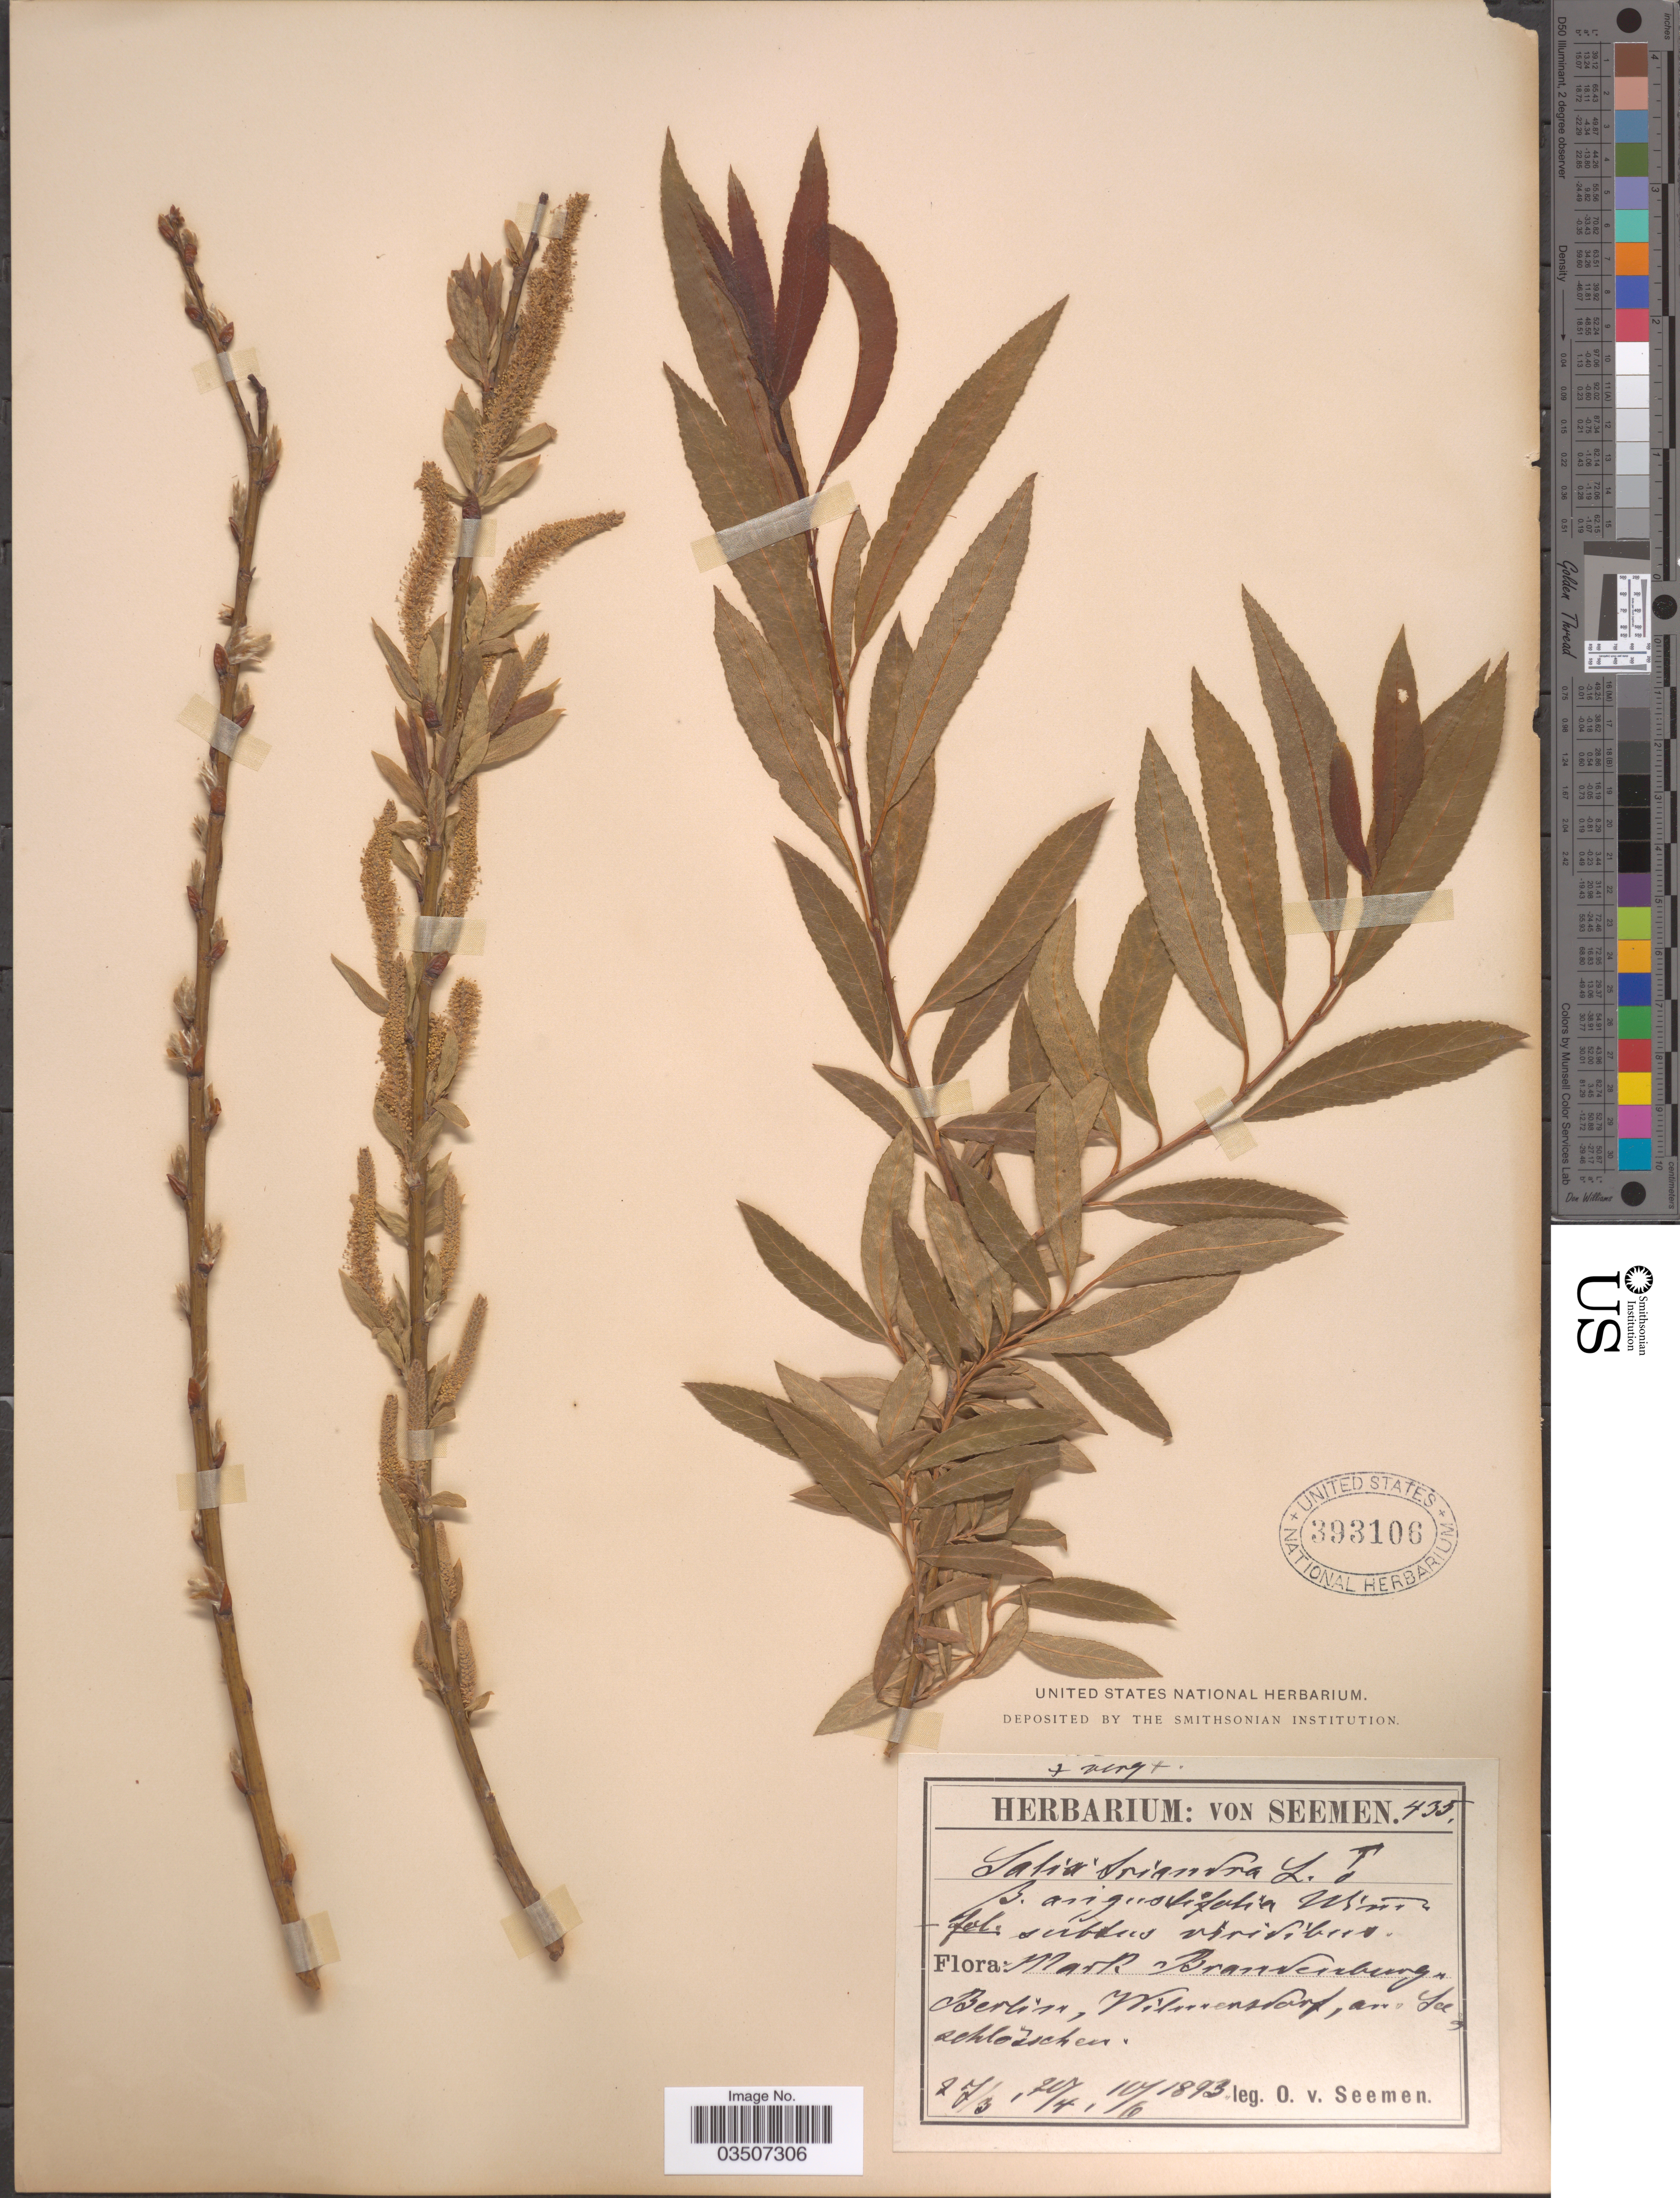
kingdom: Plantae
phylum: Tracheophyta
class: Magnoliopsida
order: Malpighiales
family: Salicaceae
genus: Salix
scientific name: Salix triandra f. angustifolia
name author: Wimm.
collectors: K. O. von Seemen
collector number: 435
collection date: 1893-03-27/1893-06-20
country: Germany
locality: Mark Brandenburg. Berlin, Wilmersdorf, am See schlodschen [interpreted].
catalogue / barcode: US 393106